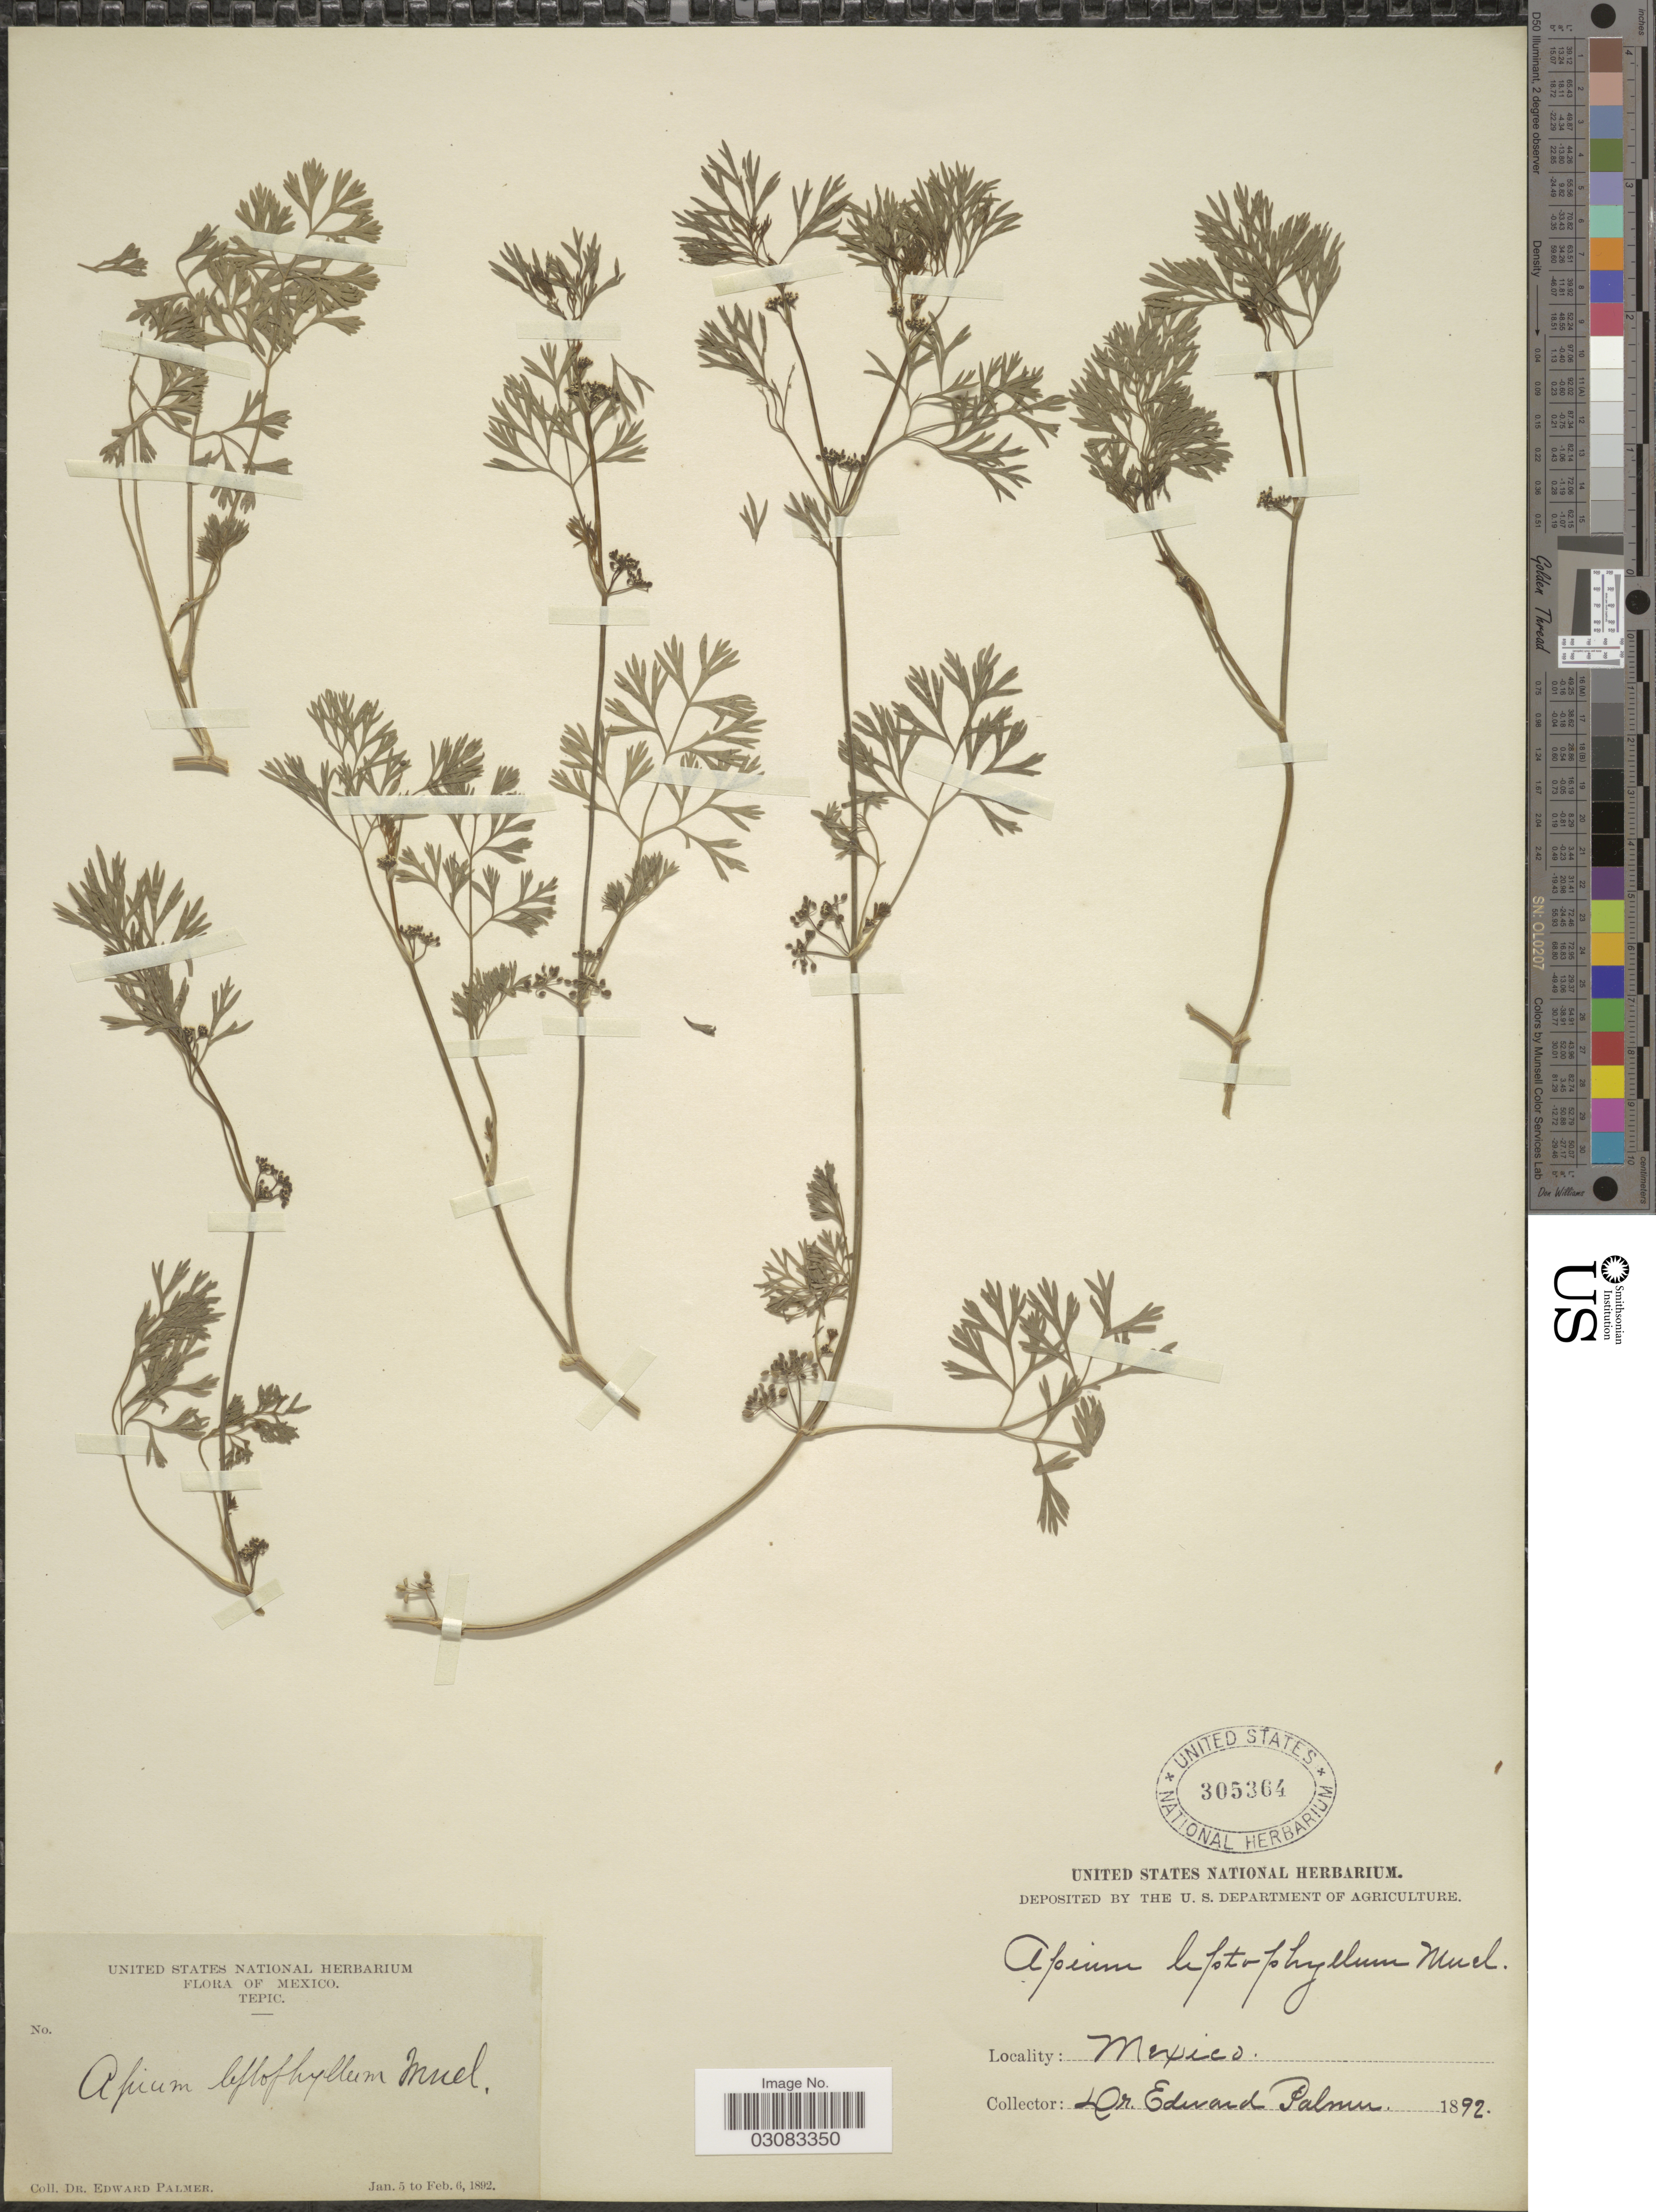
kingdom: Plantae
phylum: Tracheophyta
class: Magnoliopsida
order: Apiales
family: Apiaceae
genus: Cyclospermum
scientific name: Cyclospermum leptophyllum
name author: (Pers.) Sprague ex Britton & P. Wilson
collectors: E. Palmer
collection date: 1892-01-05/1892-02-06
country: Mexico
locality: Tepic.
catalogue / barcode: US 305364